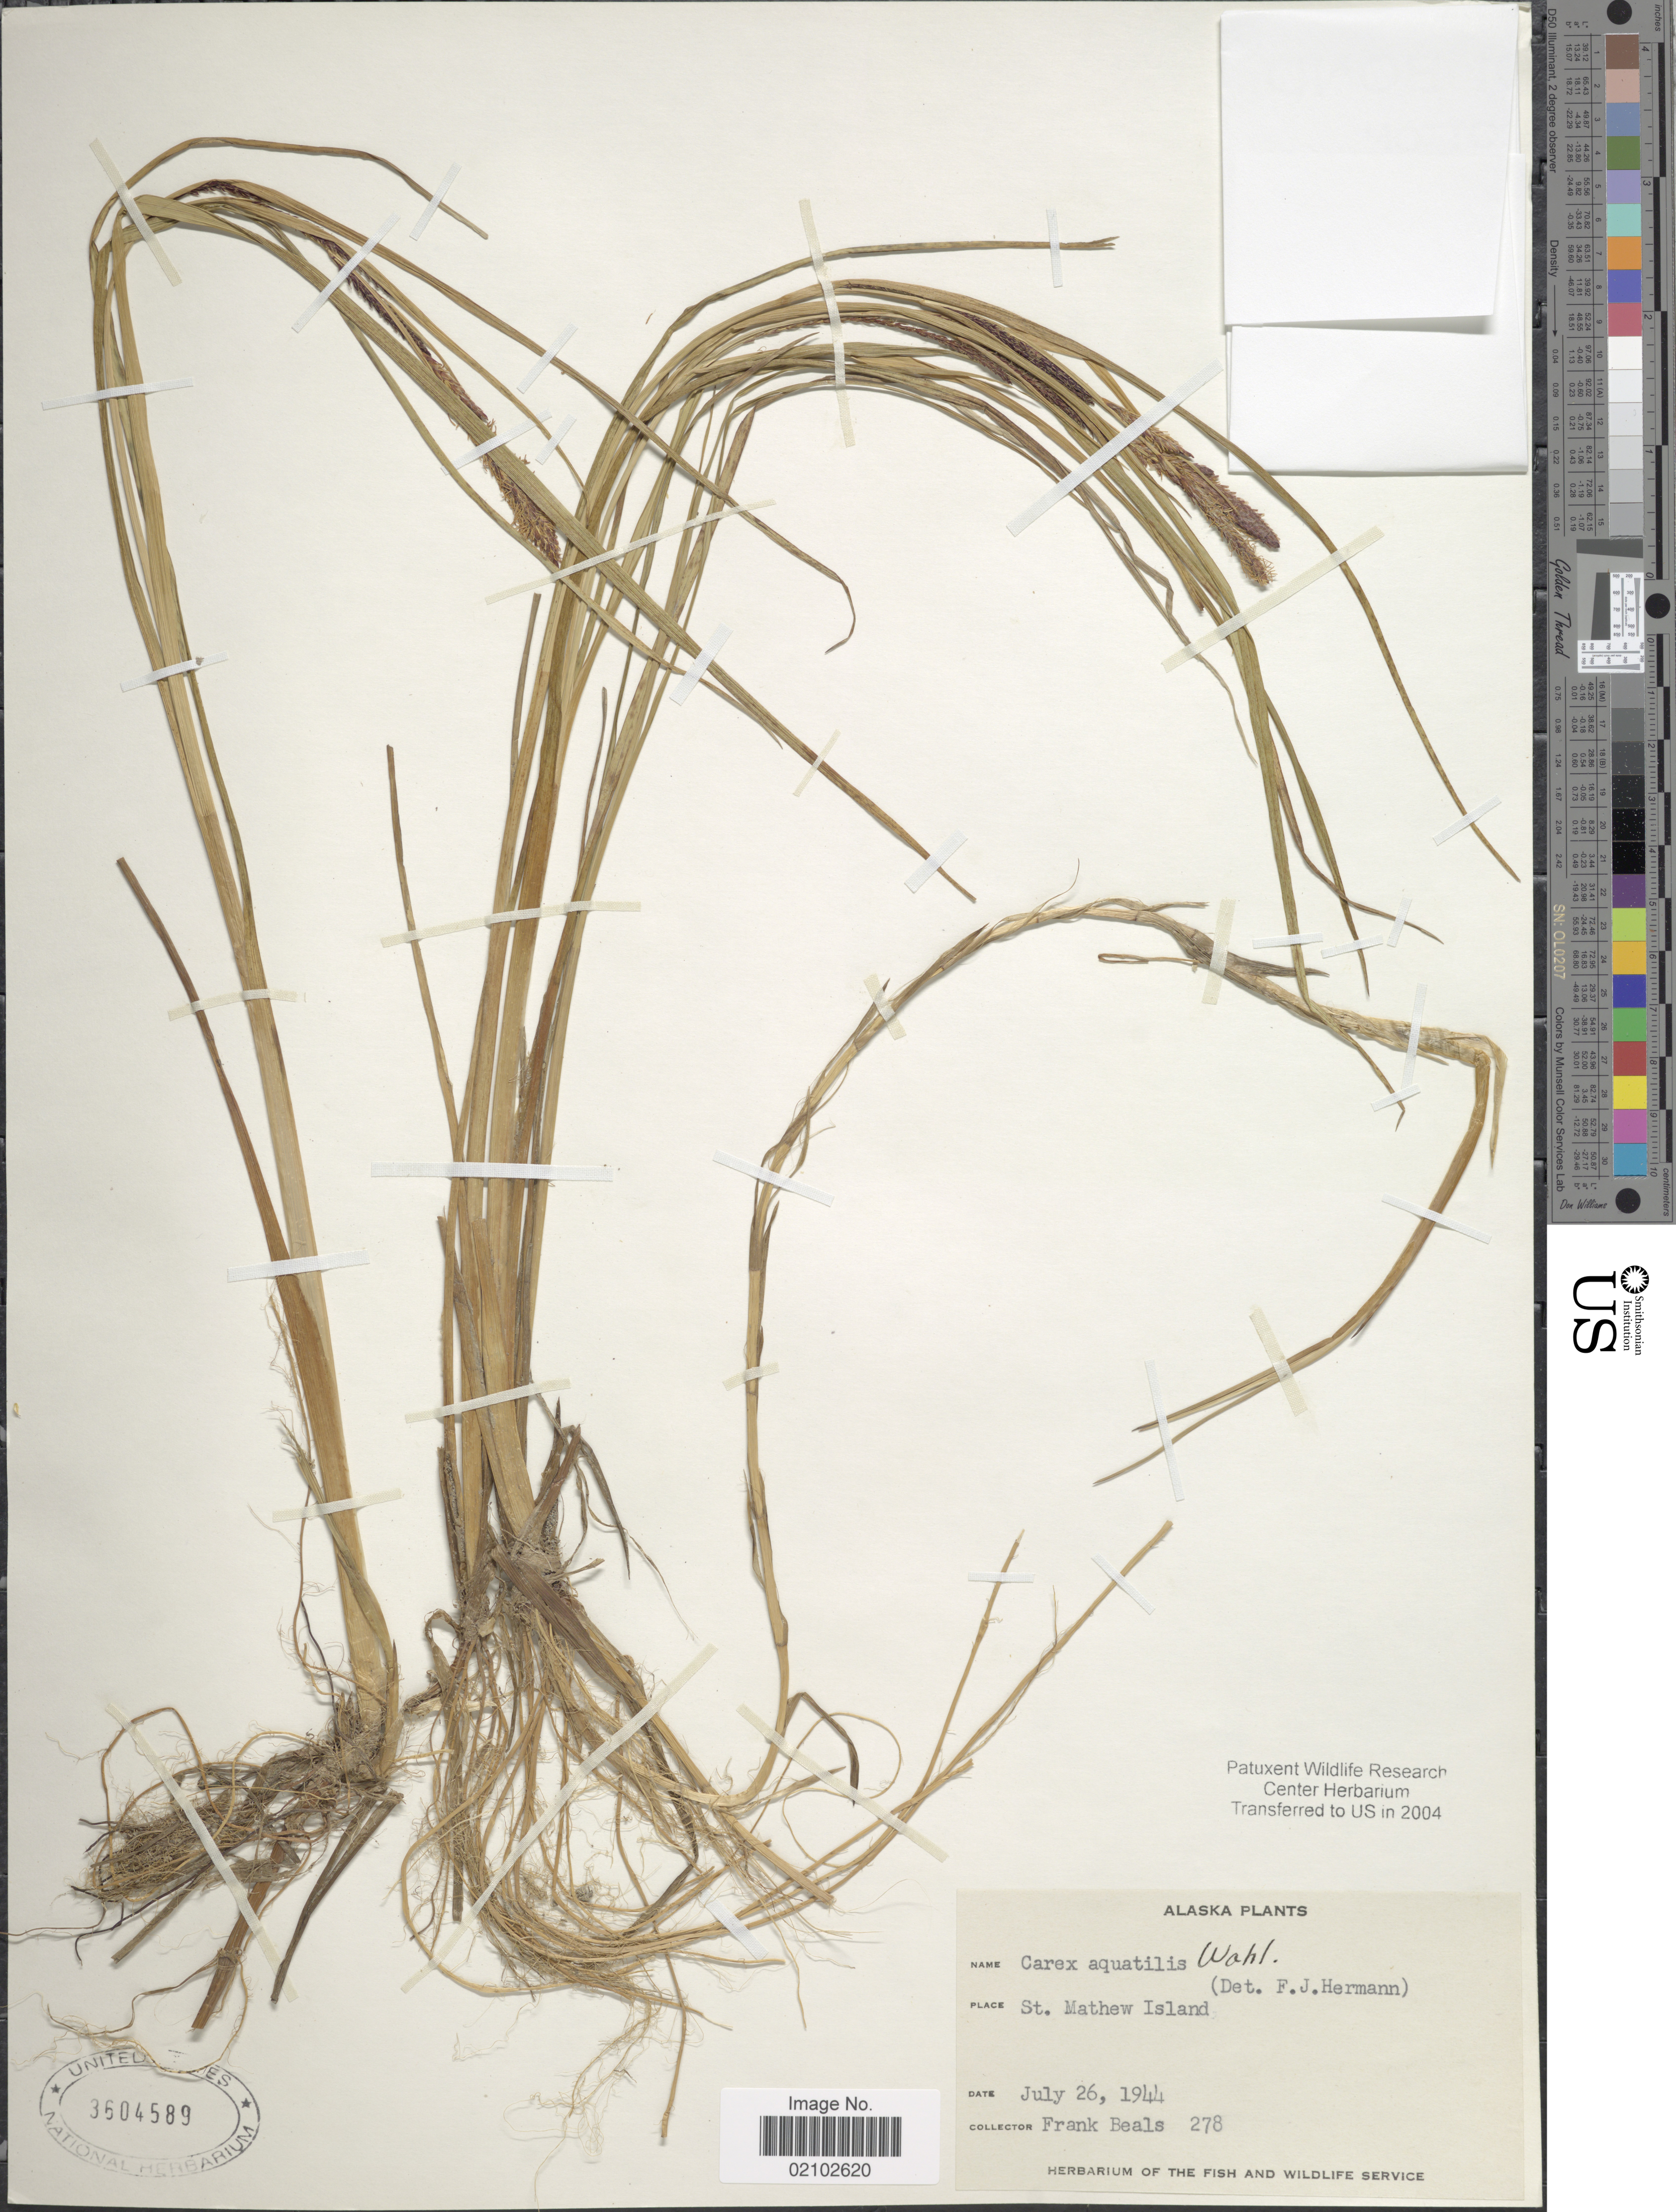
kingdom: Plantae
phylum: Tracheophyta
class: Liliopsida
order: Poales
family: Cyperaceae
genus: Carex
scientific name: Carex aquatilis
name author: Wahlenb.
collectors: F. Beals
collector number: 278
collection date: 1944-07-26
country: United States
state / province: Alaska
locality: St. Mathew Island.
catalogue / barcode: US 3604589